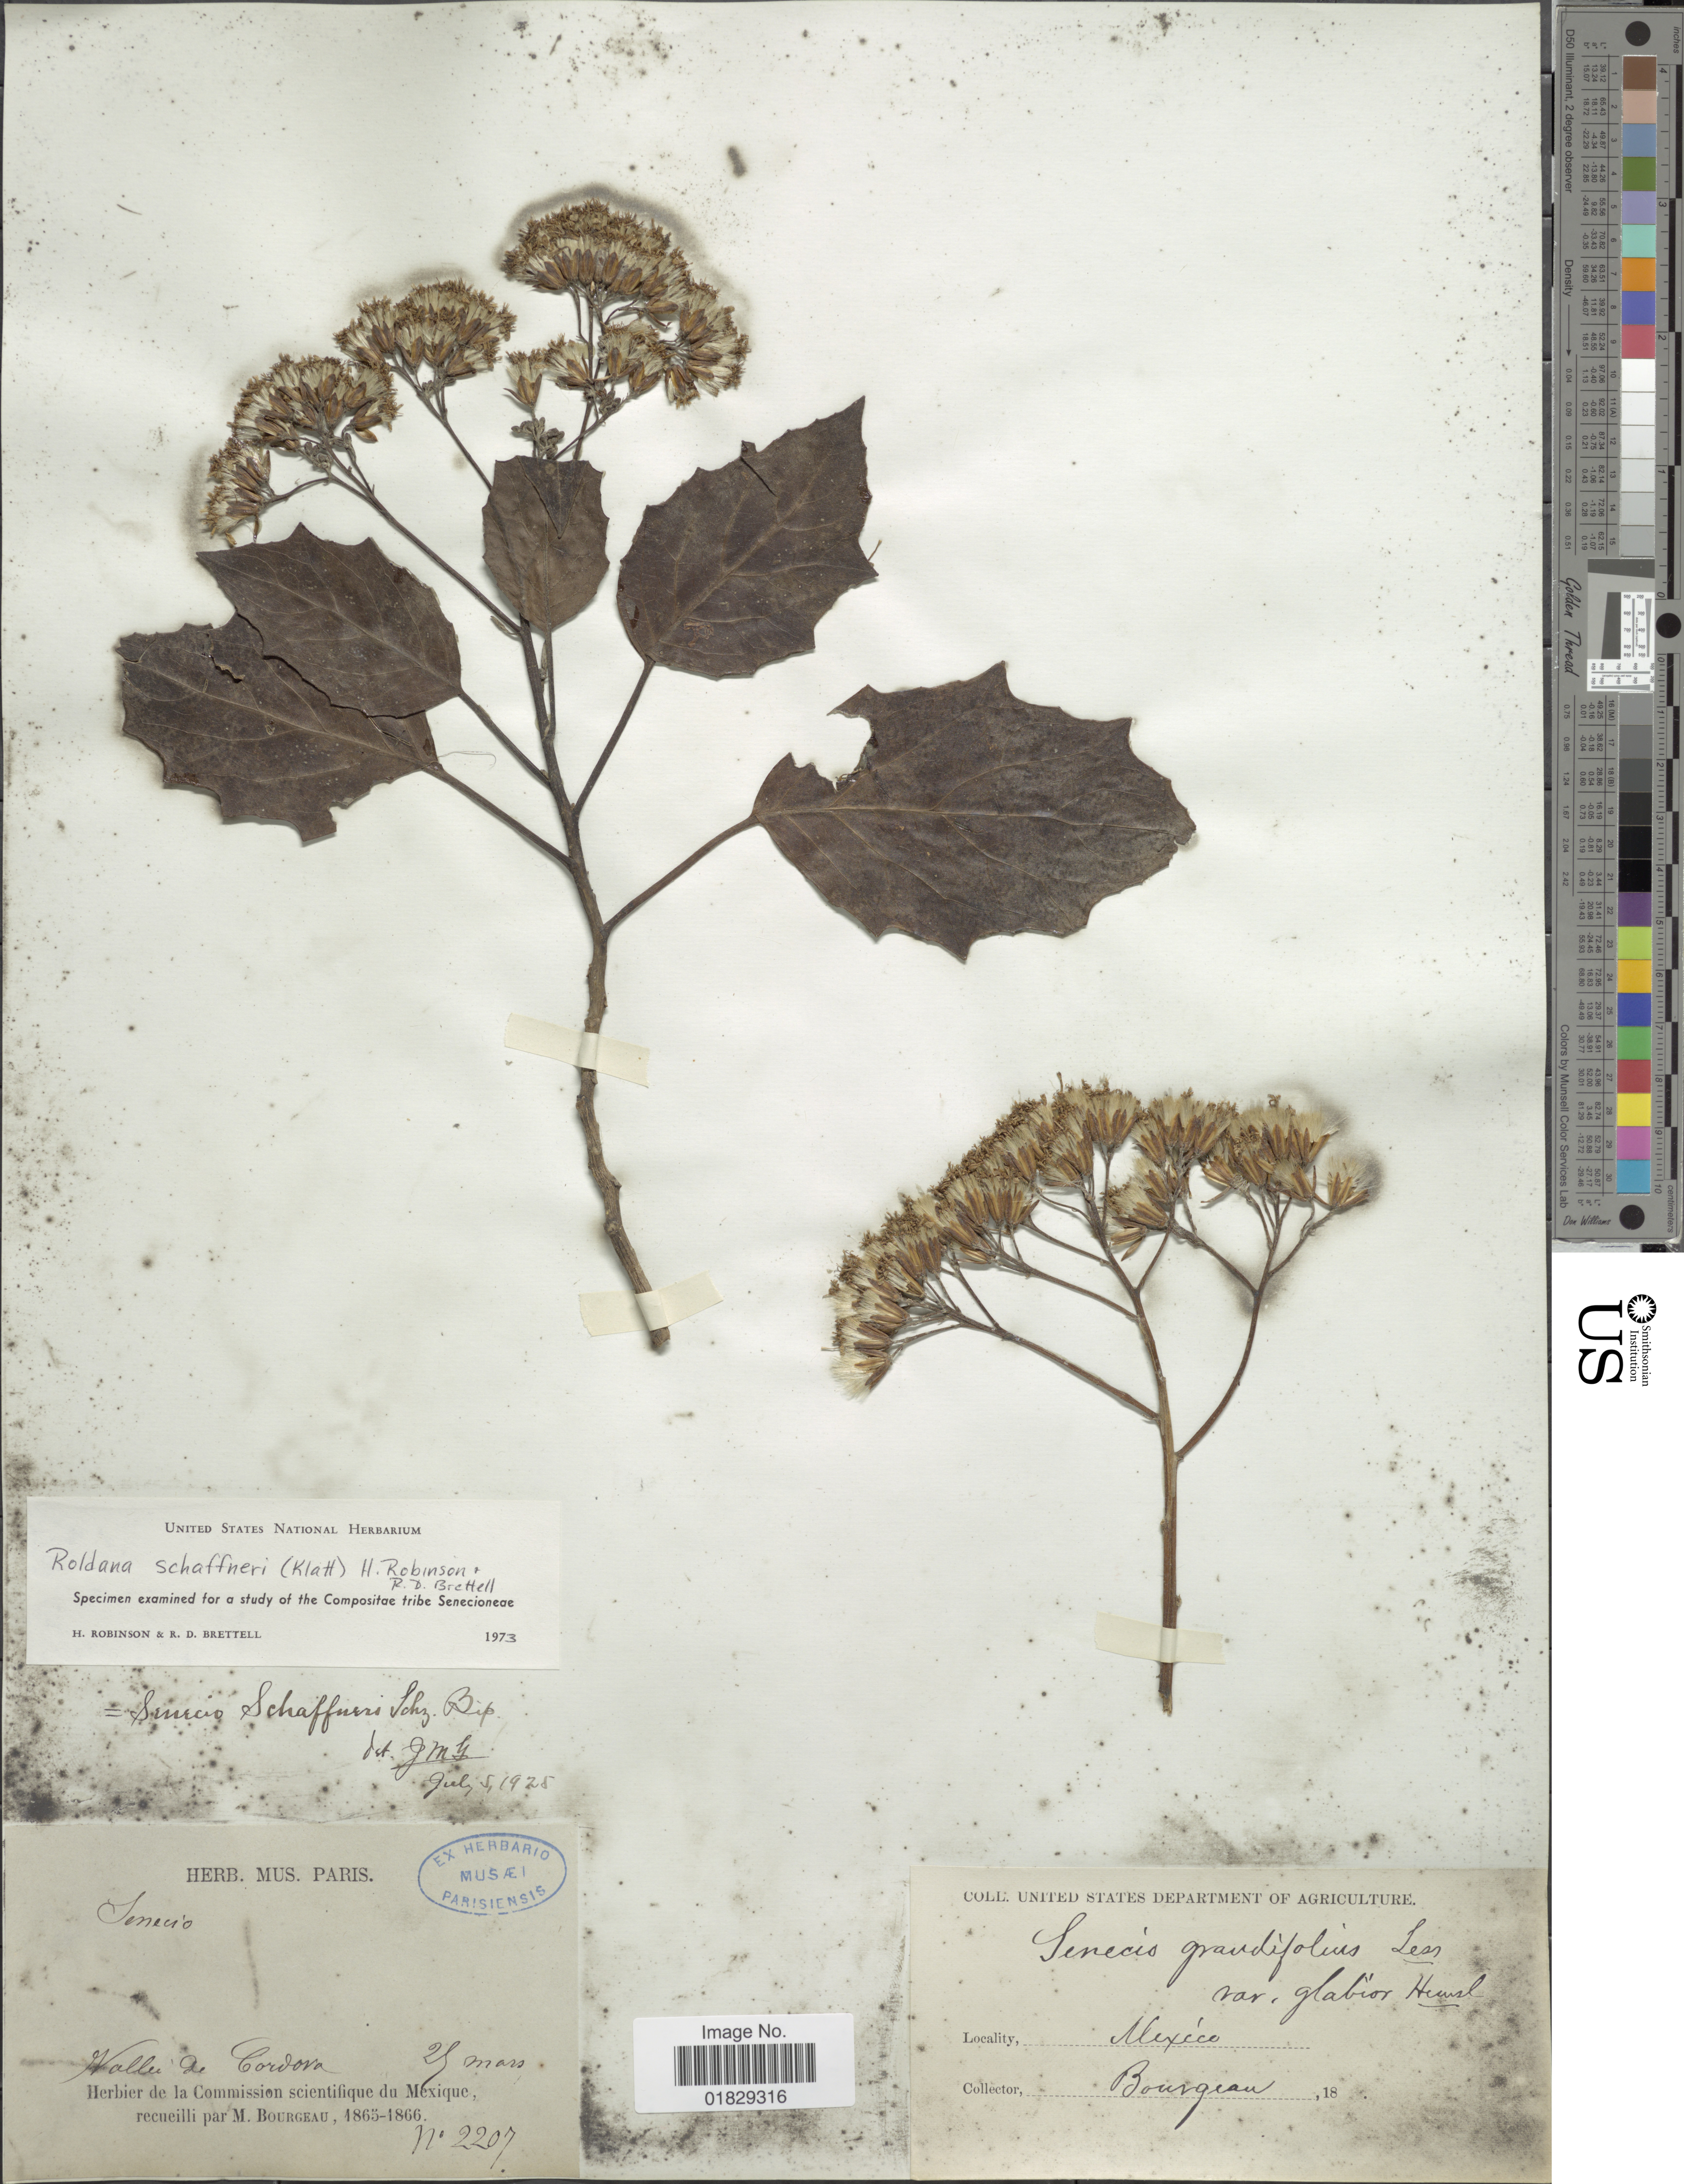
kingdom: Plantae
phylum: Tracheophyta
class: Magnoliopsida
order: Asterales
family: Asteraceae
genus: Roldana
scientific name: Roldana schaffneri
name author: (Sch. Bip. ex Klatt) H. Rob. & Brettell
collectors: M. Bourgeau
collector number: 2207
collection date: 1865-03-25/1866-03-25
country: Mexico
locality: Vallee de Cordova